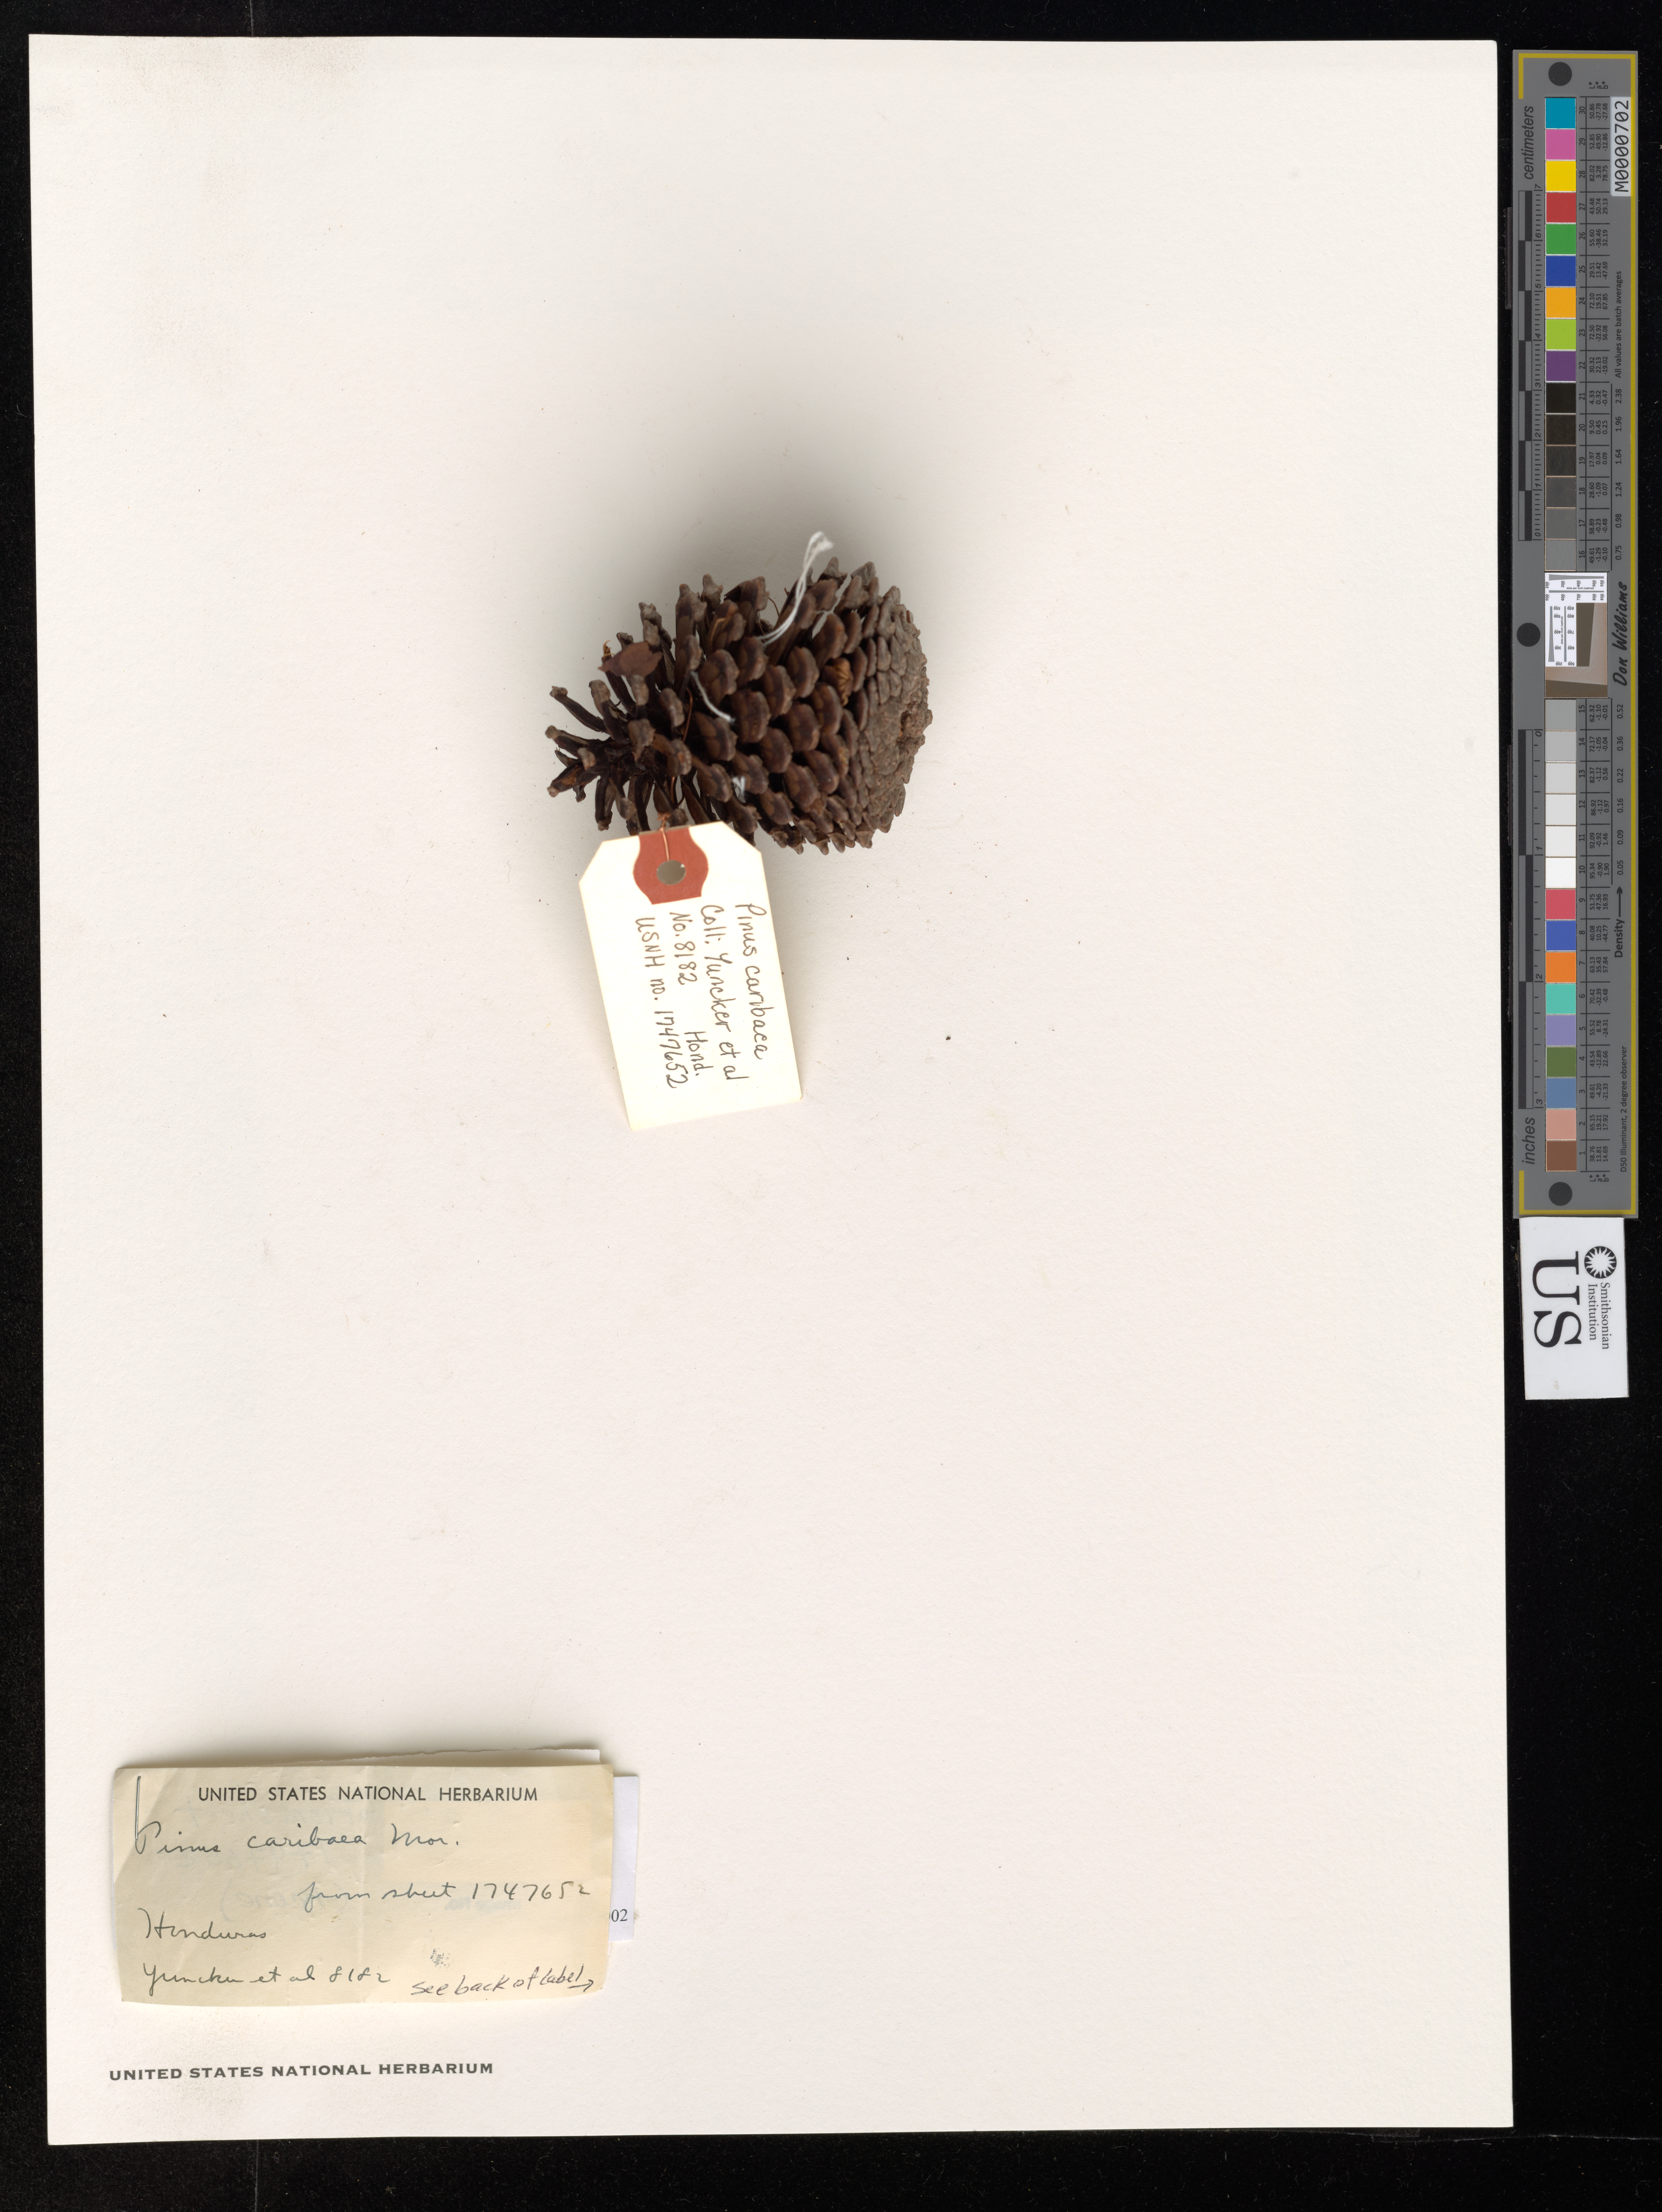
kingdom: Plantae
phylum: Tracheophyta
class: Pinopsida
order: Pinales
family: Pinaceae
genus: Pinus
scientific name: Pinus caribaea var. hondurensis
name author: (Sénécl.) W.H.G. Barrett & Golfari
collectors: T. G. Yuncker, J. M. Koepper & K. A. Wagner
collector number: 8182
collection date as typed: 30 Jun 1938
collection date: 1938-06-30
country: Honduras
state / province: Yoro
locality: Rocky slope back of the village of Los Flores. In the Aguan River valley, vicinity of Coyoles.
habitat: In open pine forest on rocky slope.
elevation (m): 366